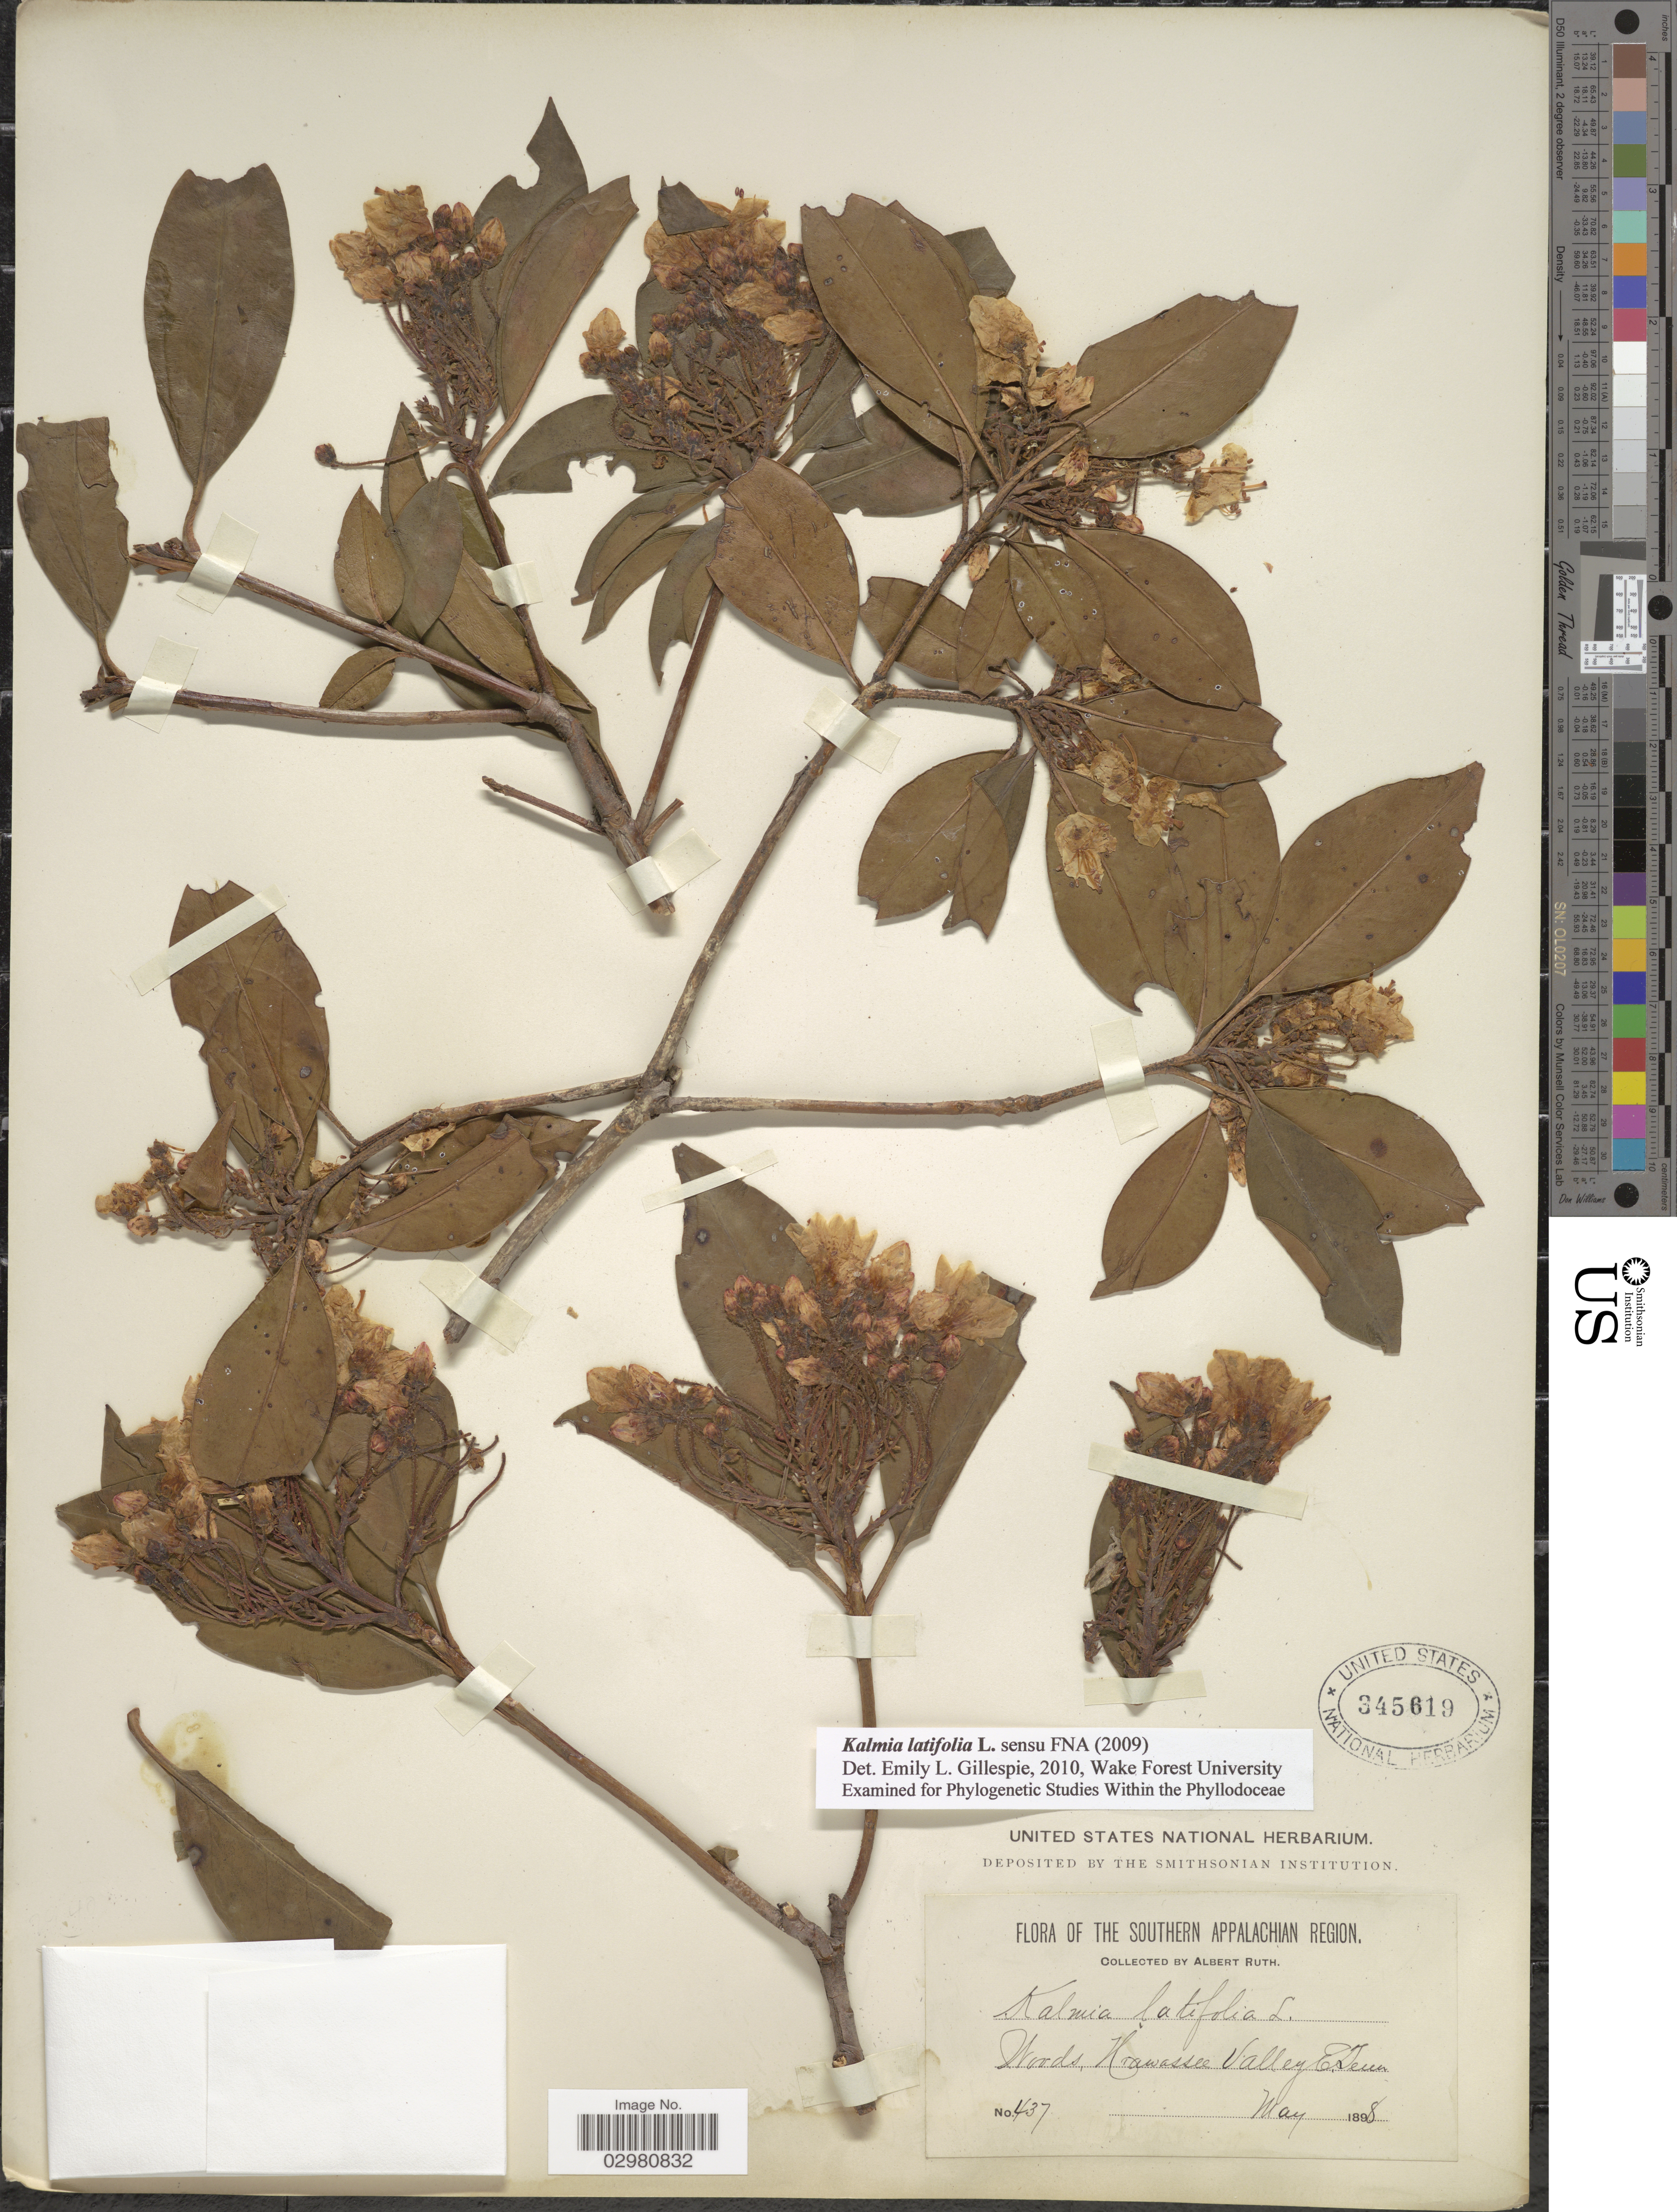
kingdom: Plantae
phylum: Tracheophyta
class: Magnoliopsida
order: Ericales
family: Ericaceae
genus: Kalmia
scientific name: Kalmia latifolia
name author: L.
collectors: A. Ruth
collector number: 437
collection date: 1898-05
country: United States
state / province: Tennessee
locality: The Southern Appalachian Region. Hawassee Valley E. Tenn.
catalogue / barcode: US 345619